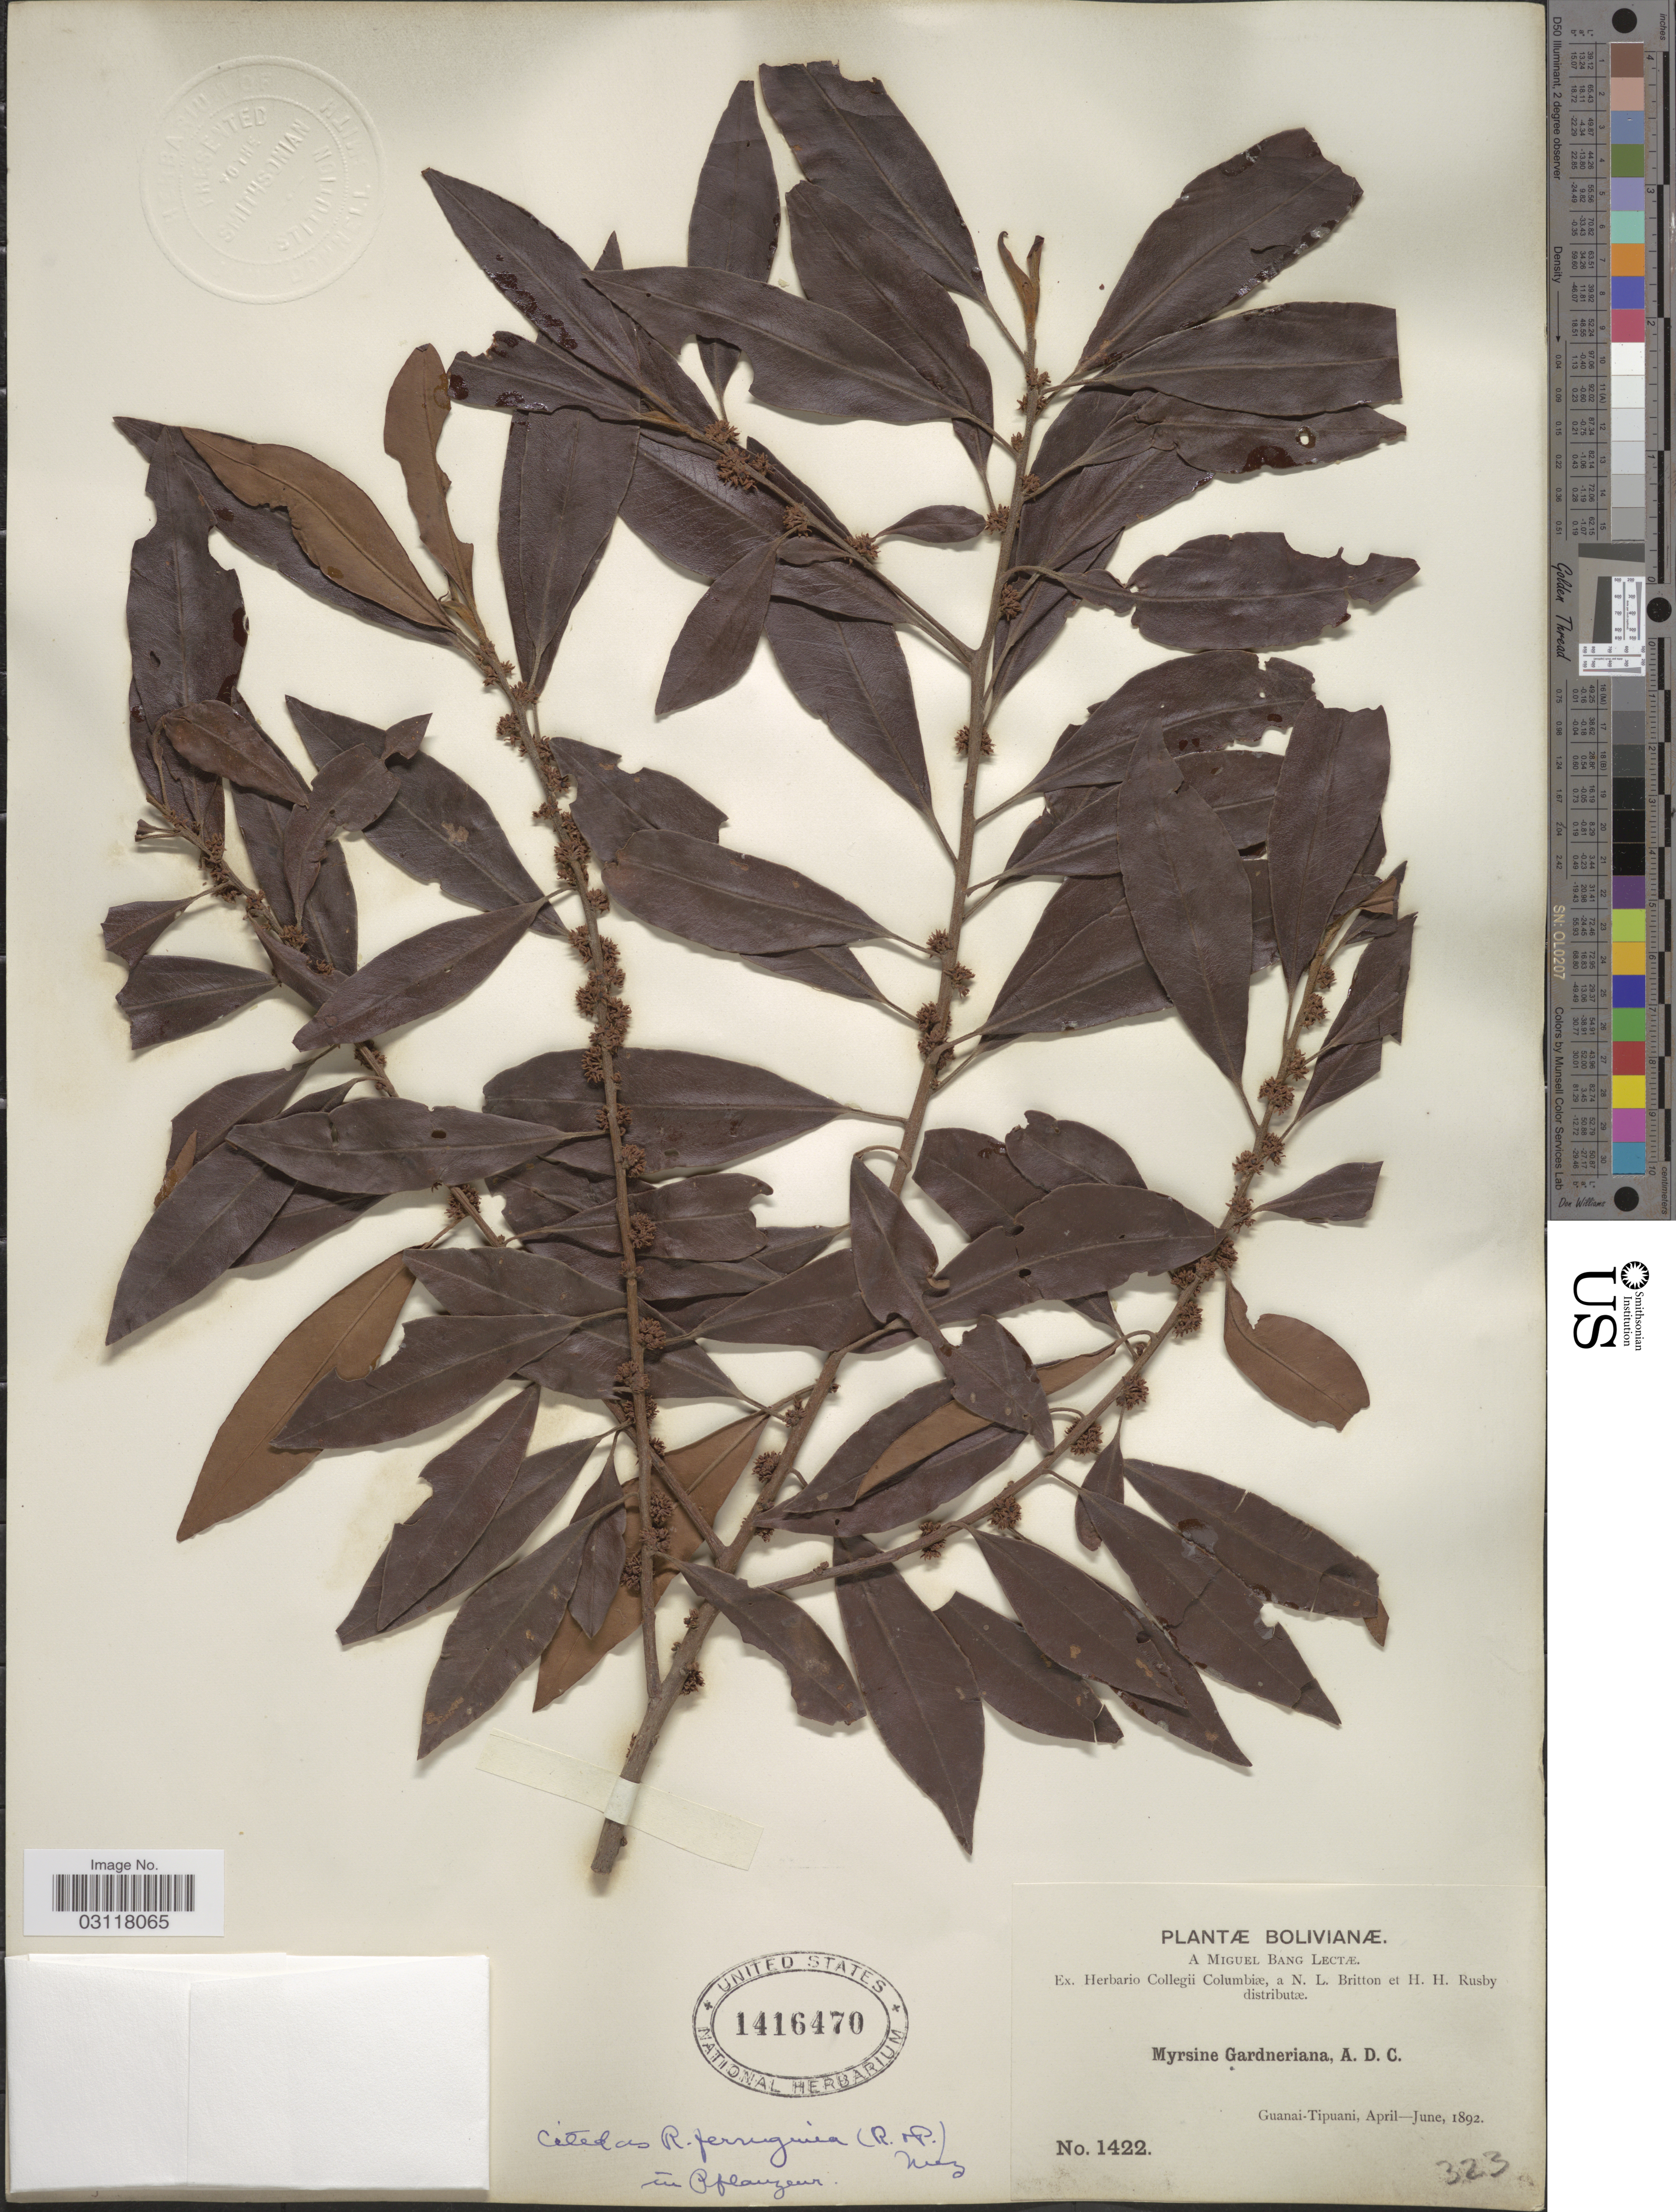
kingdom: Plantae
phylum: Tracheophyta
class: Magnoliopsida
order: Ericales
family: Primulaceae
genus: Rapanea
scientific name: Rapanea ferruginea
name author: (Ruiz & Pav.) Mez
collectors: M. Bang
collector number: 1422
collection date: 1892-04/1892-06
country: Bolivia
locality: Guanai-Tipuani.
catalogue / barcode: US 1416470